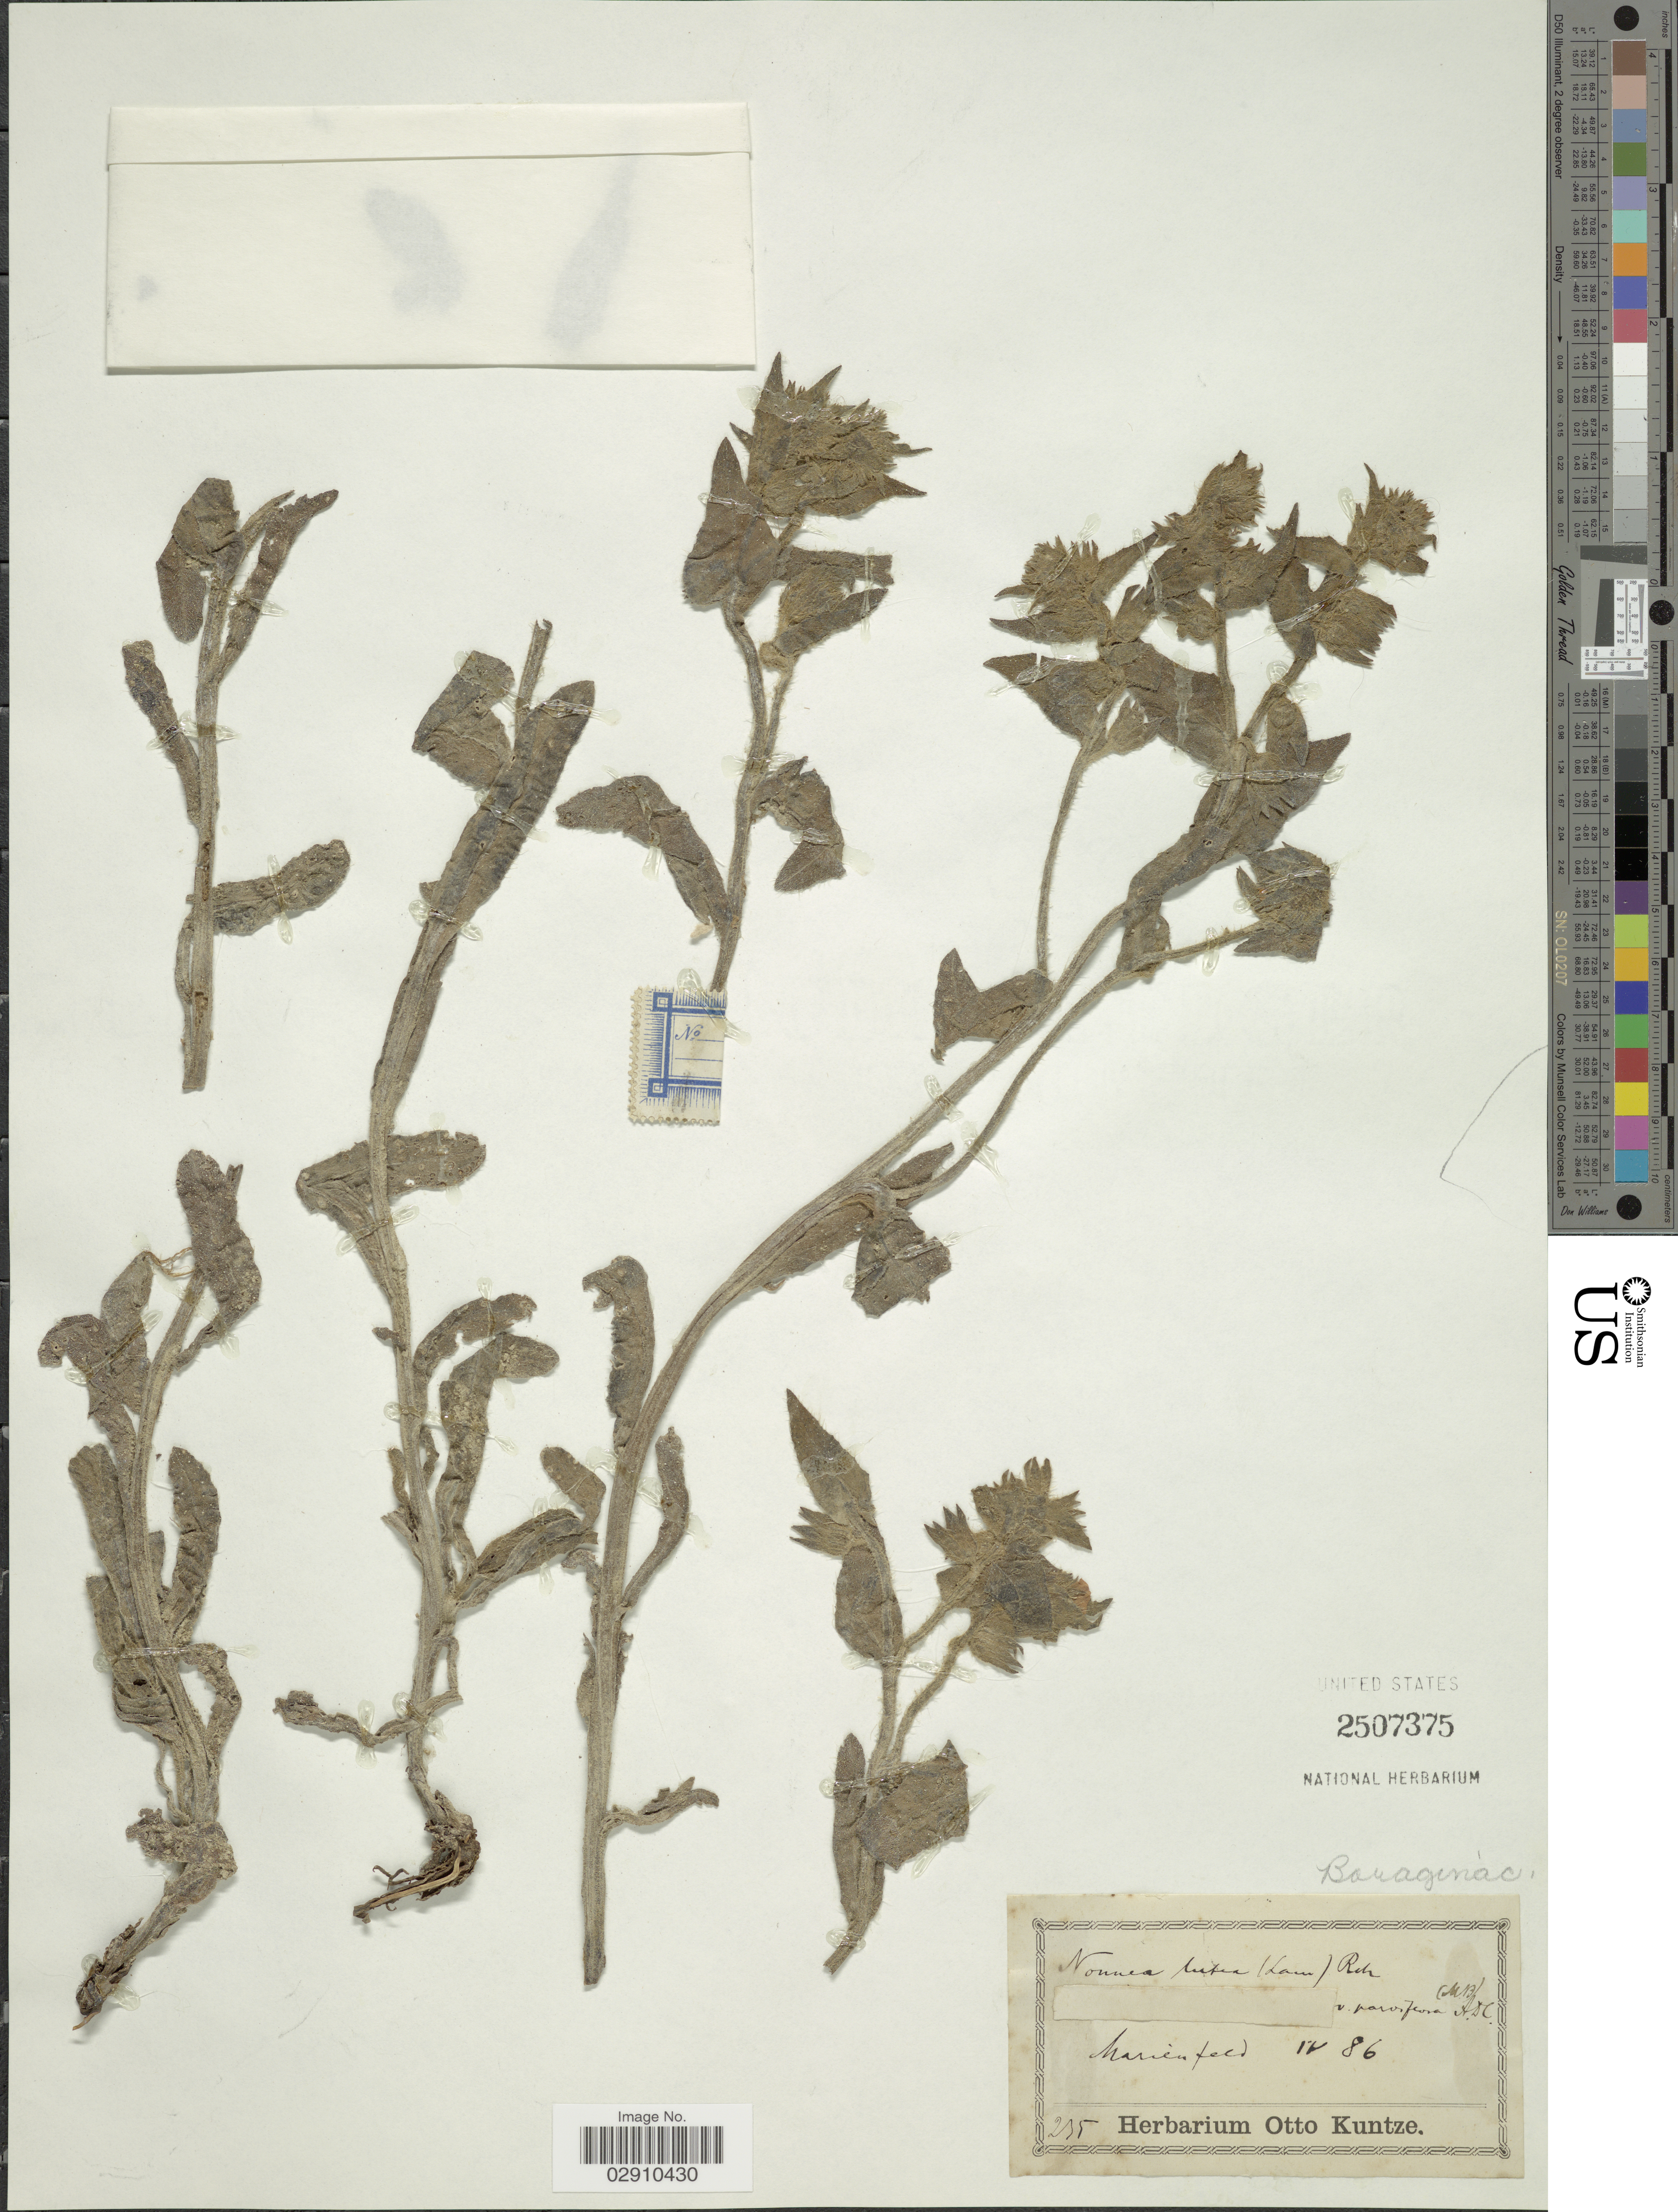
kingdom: Plantae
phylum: Tracheophyta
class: Magnoliopsida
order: Boraginales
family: Boraginaceae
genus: Nonea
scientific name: Nonea lutea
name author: (Desr.) DC.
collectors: ex herb. Otto Kuntze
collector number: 235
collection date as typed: Transcribed d/m/y: /4/86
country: Georgia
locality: Marienfeld.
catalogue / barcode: US 2507375